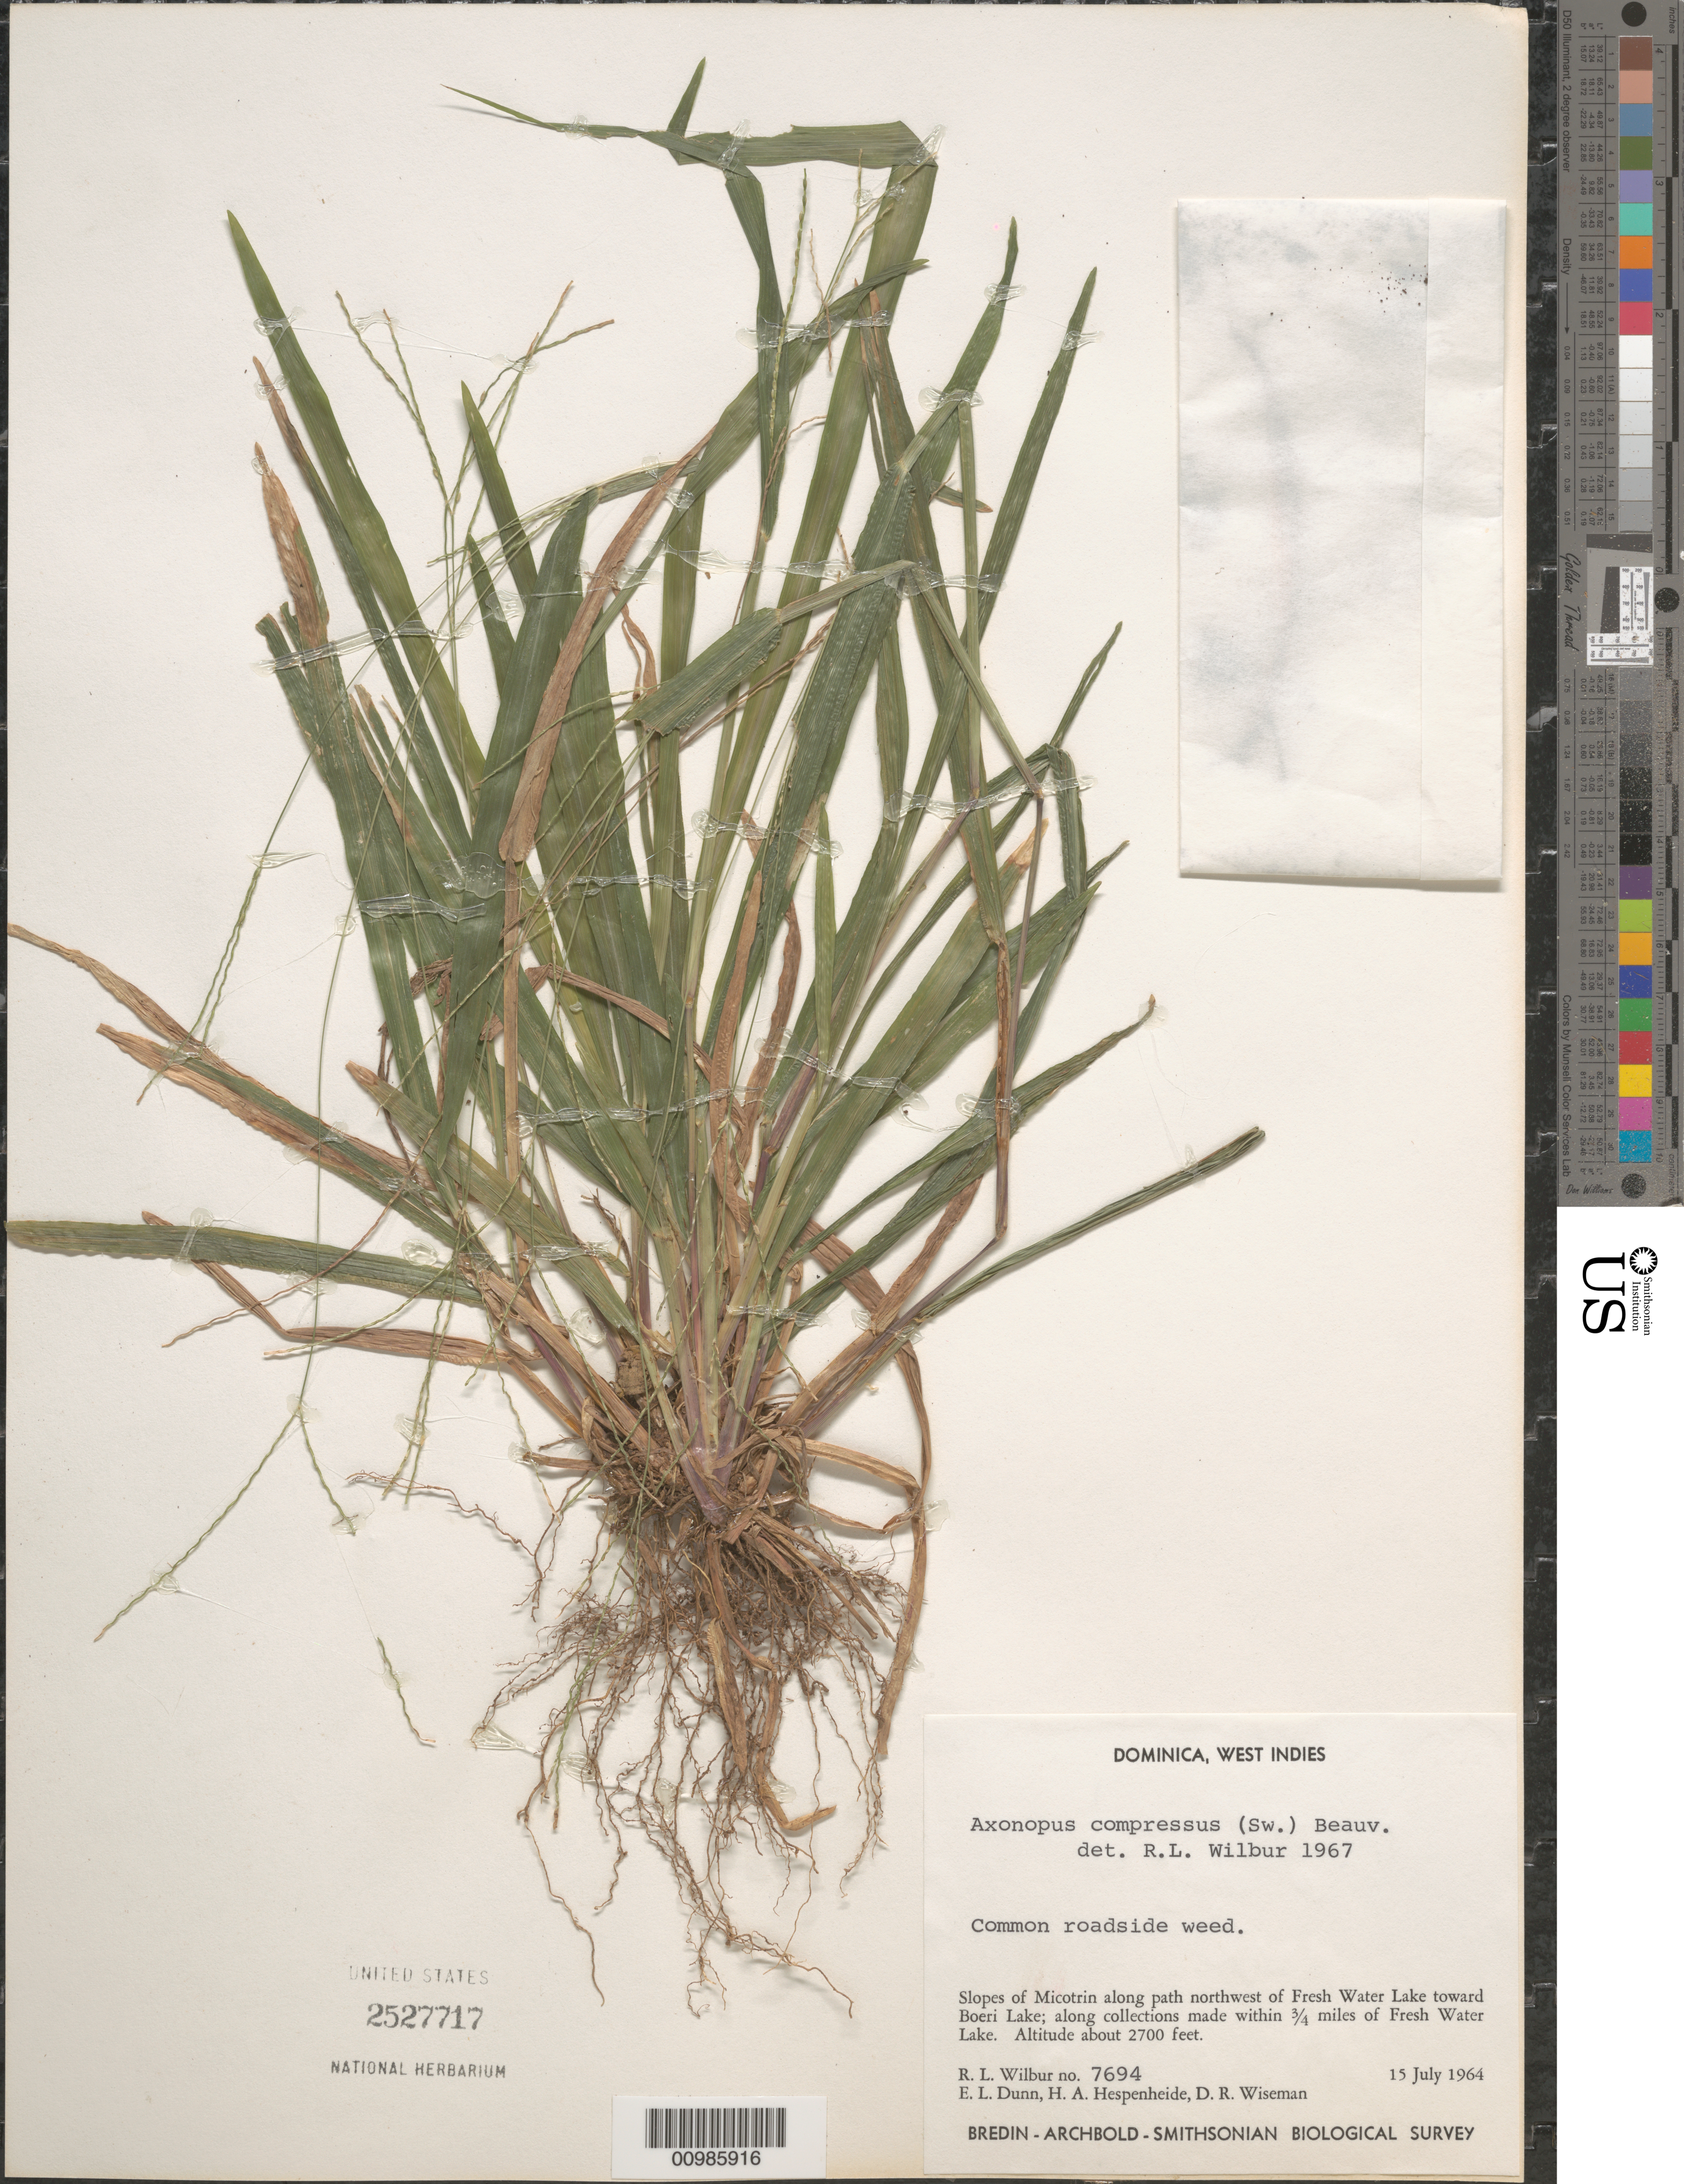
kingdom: Plantae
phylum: Tracheophyta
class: Liliopsida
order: Poales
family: Poaceae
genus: Axonopus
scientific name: Axonopus compressus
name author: (Sw.) P. Beauv.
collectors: R. L. Wilbur, E. Dunn, H. A. Hespenheide & D. R. Wiseman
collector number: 7694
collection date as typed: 15 Jul 1964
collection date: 1964-07-15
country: Dominica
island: Dominica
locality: On Micotrin, near Fresh Water Lake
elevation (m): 823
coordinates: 0 N, 0 E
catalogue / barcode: US 2527717